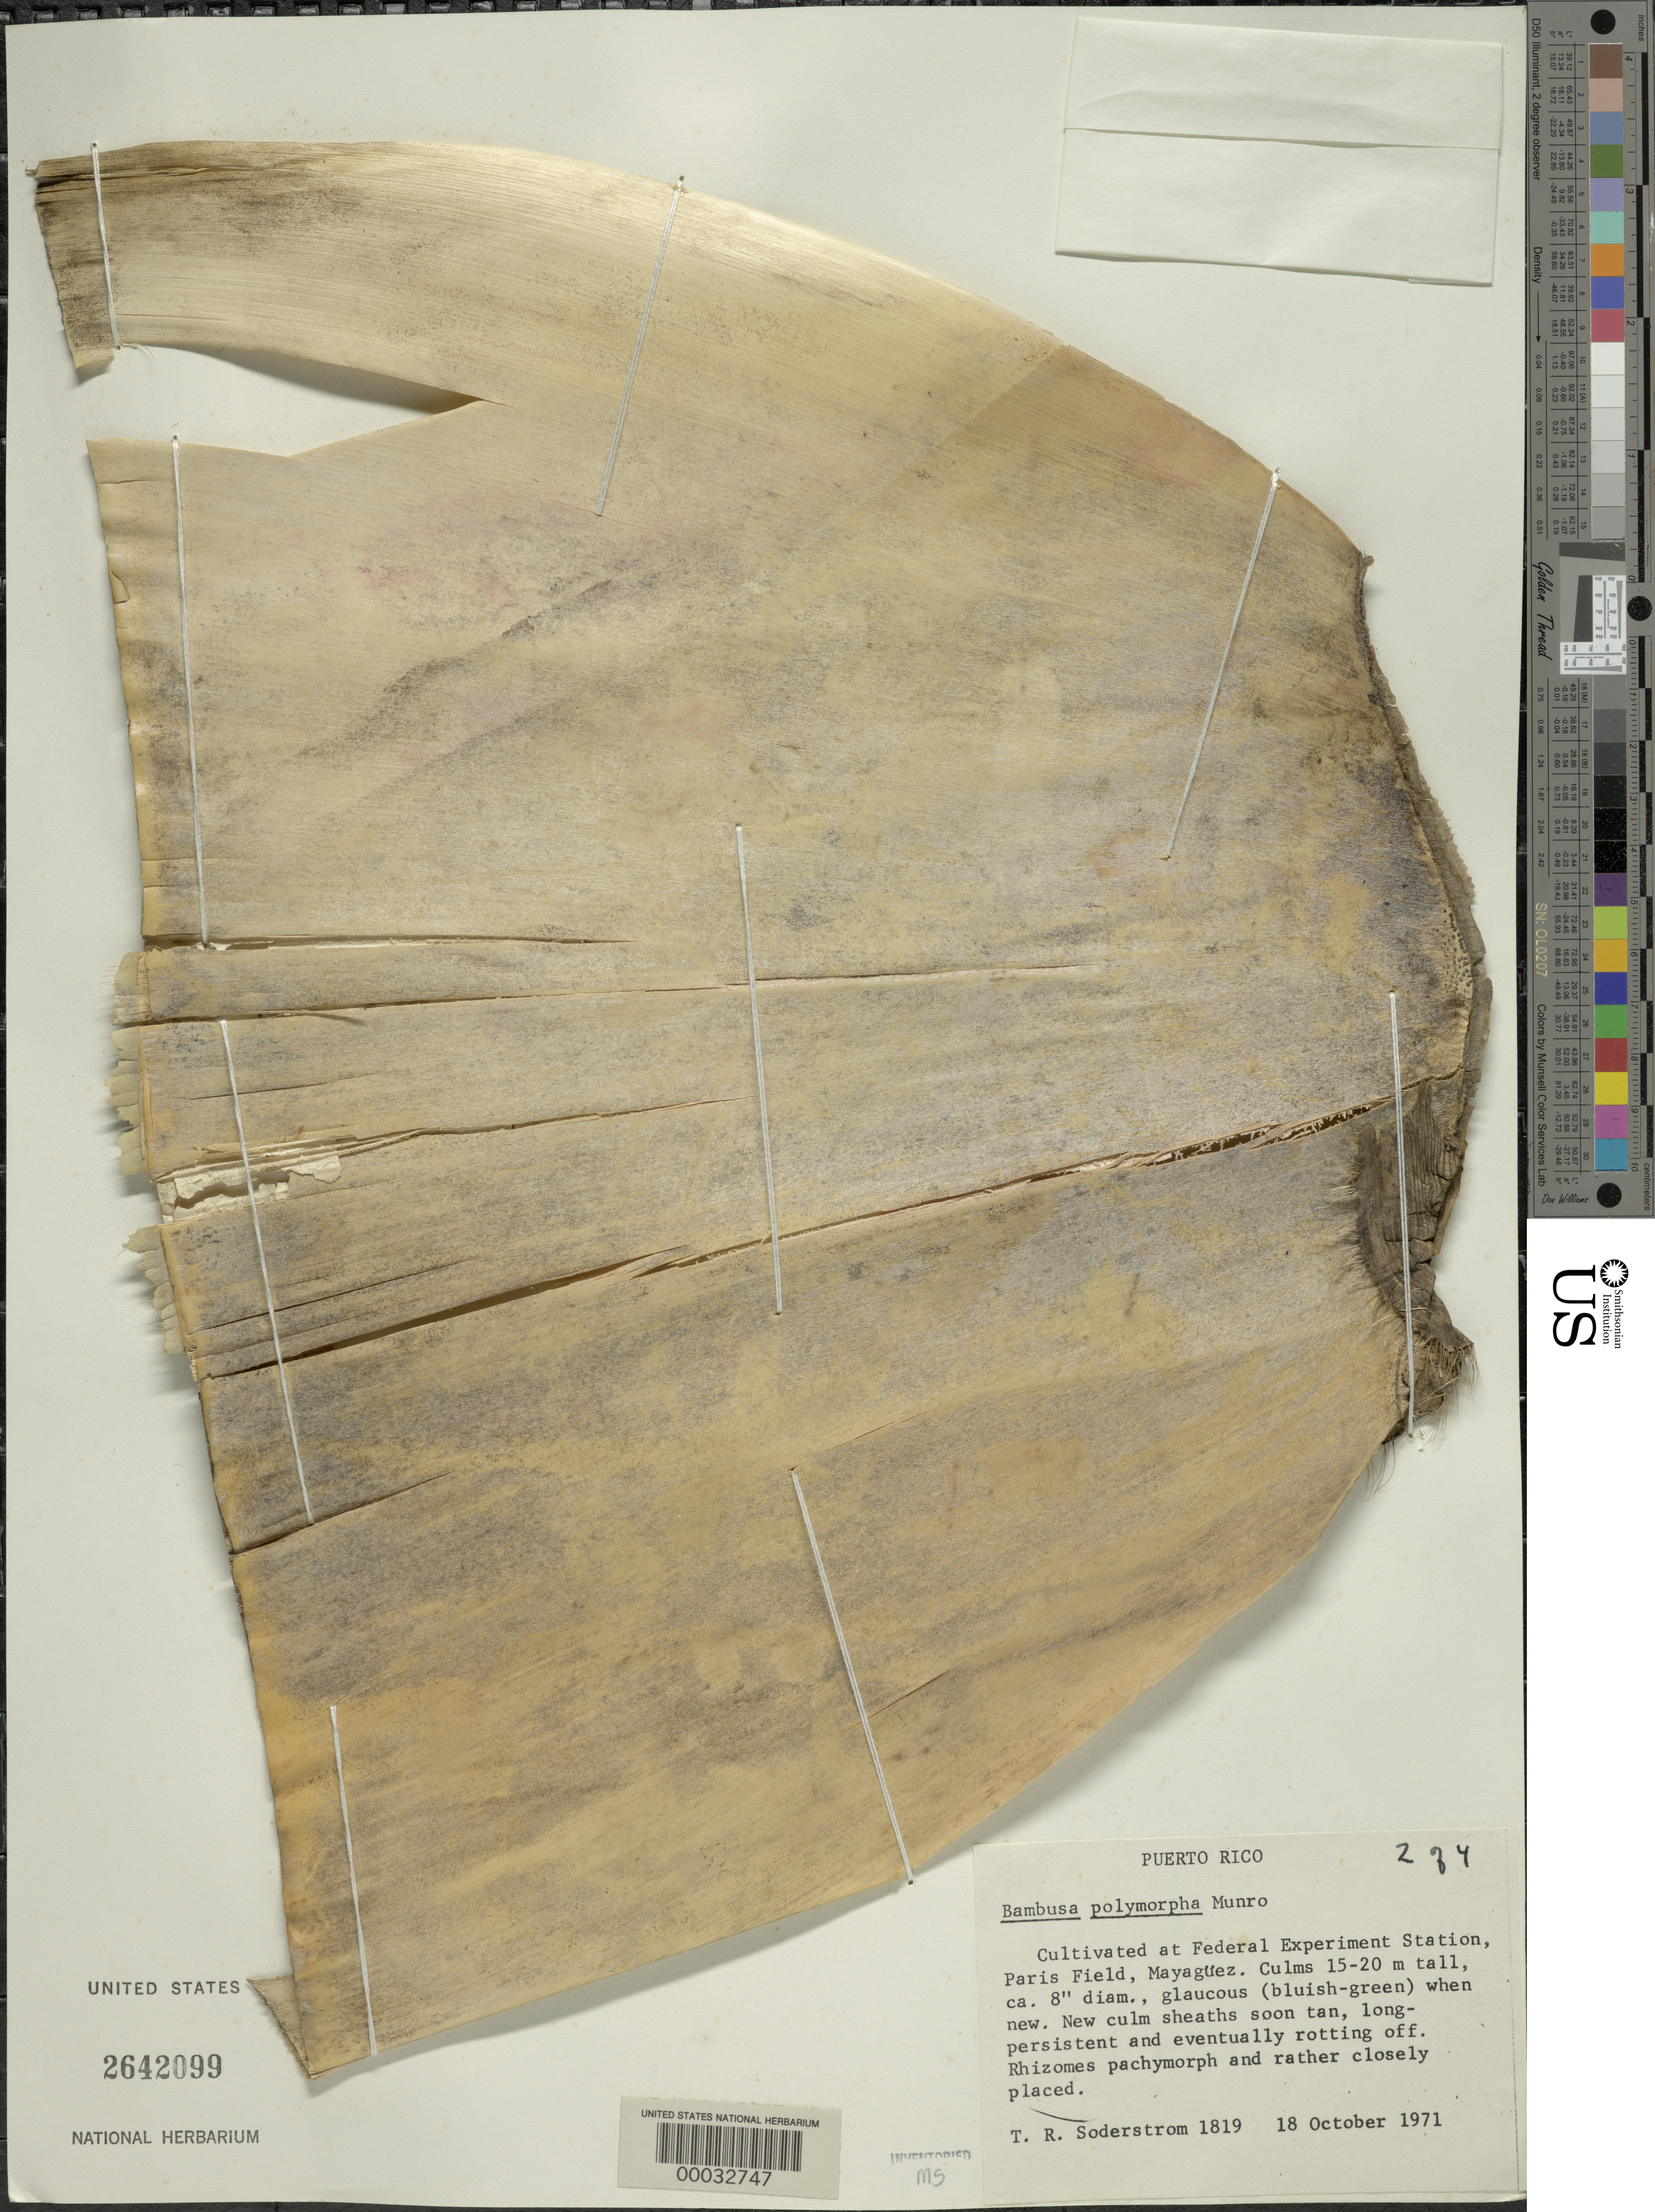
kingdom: Plantae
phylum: Tracheophyta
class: Liliopsida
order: Poales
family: Poaceae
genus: Bambusa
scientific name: Bambusa polymorpha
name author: Munro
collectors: T. R. Soderstrom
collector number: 1819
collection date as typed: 18 Oct 1971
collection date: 1971-10-18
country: Puerto Rico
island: Greater Antilles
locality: Federal experimental station, paris field-mayaguez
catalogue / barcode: US 2642099